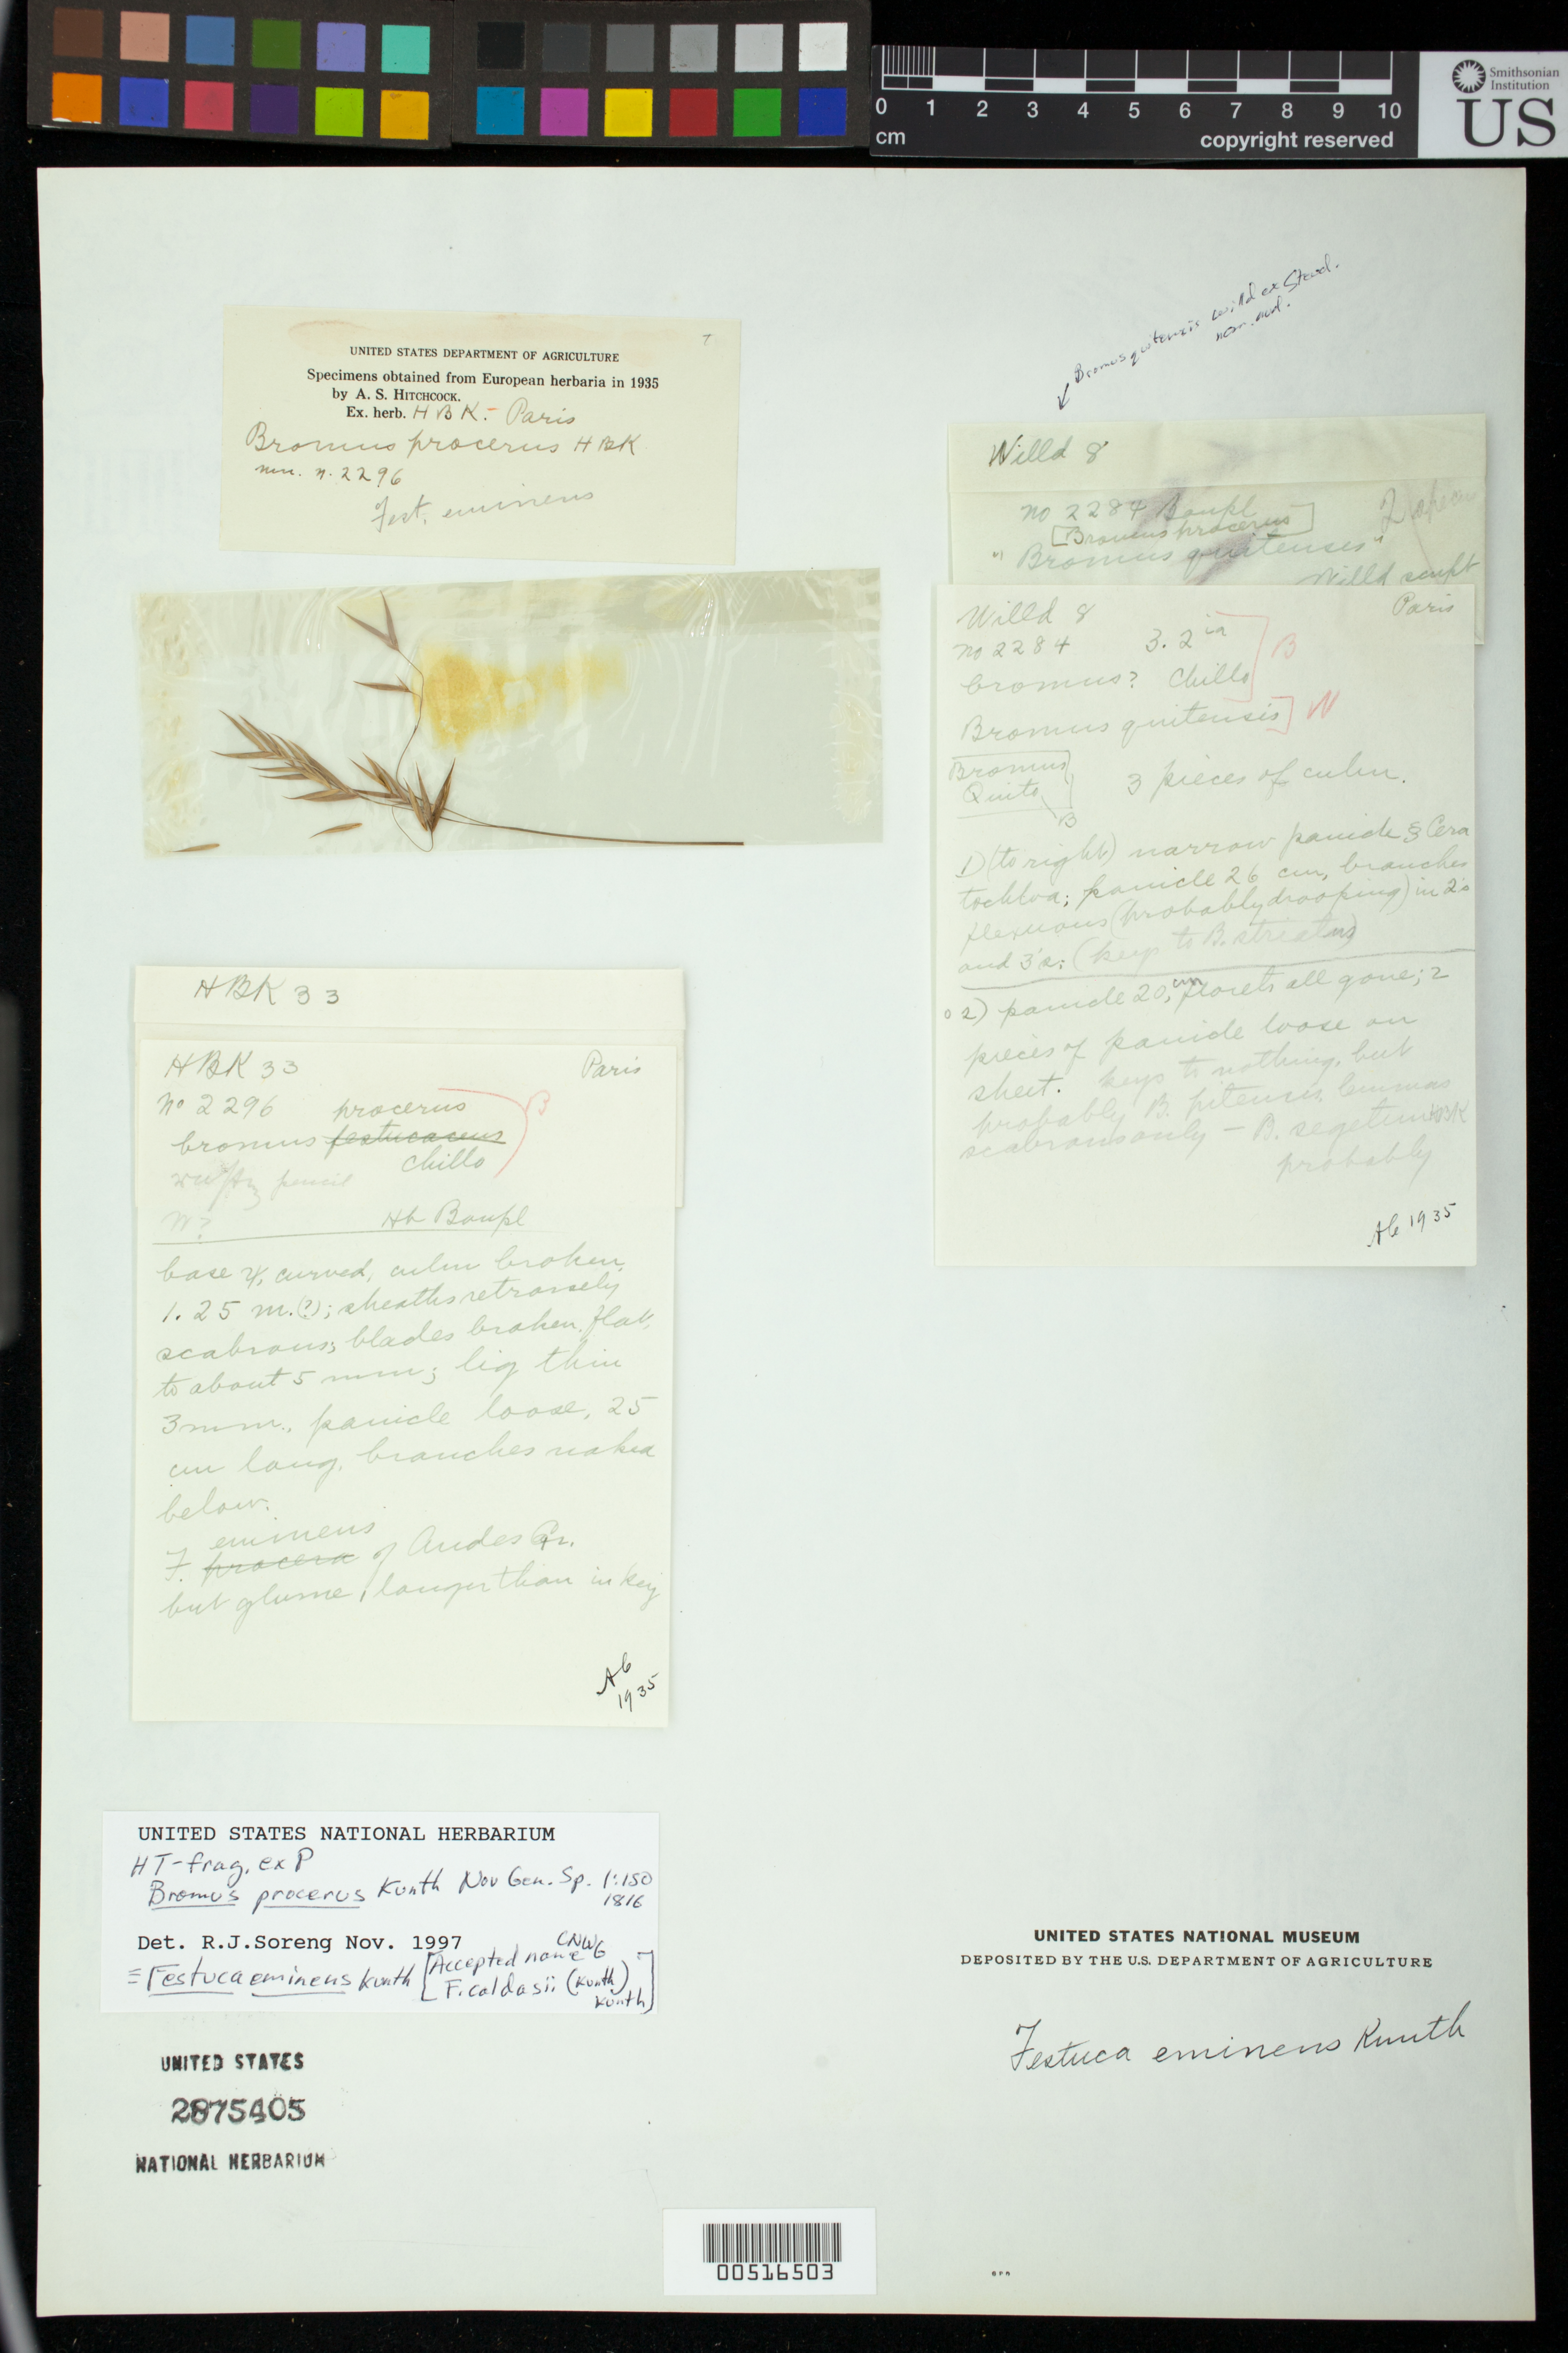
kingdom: Plantae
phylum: Tracheophyta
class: Liliopsida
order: Poales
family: Poaceae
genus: Bromus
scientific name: Bromus procerus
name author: Kunth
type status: Type Fragment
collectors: F. W. Humboldt & A. J. A. Bonpland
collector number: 2296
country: Ecuador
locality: Quito.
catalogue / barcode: US 2875405